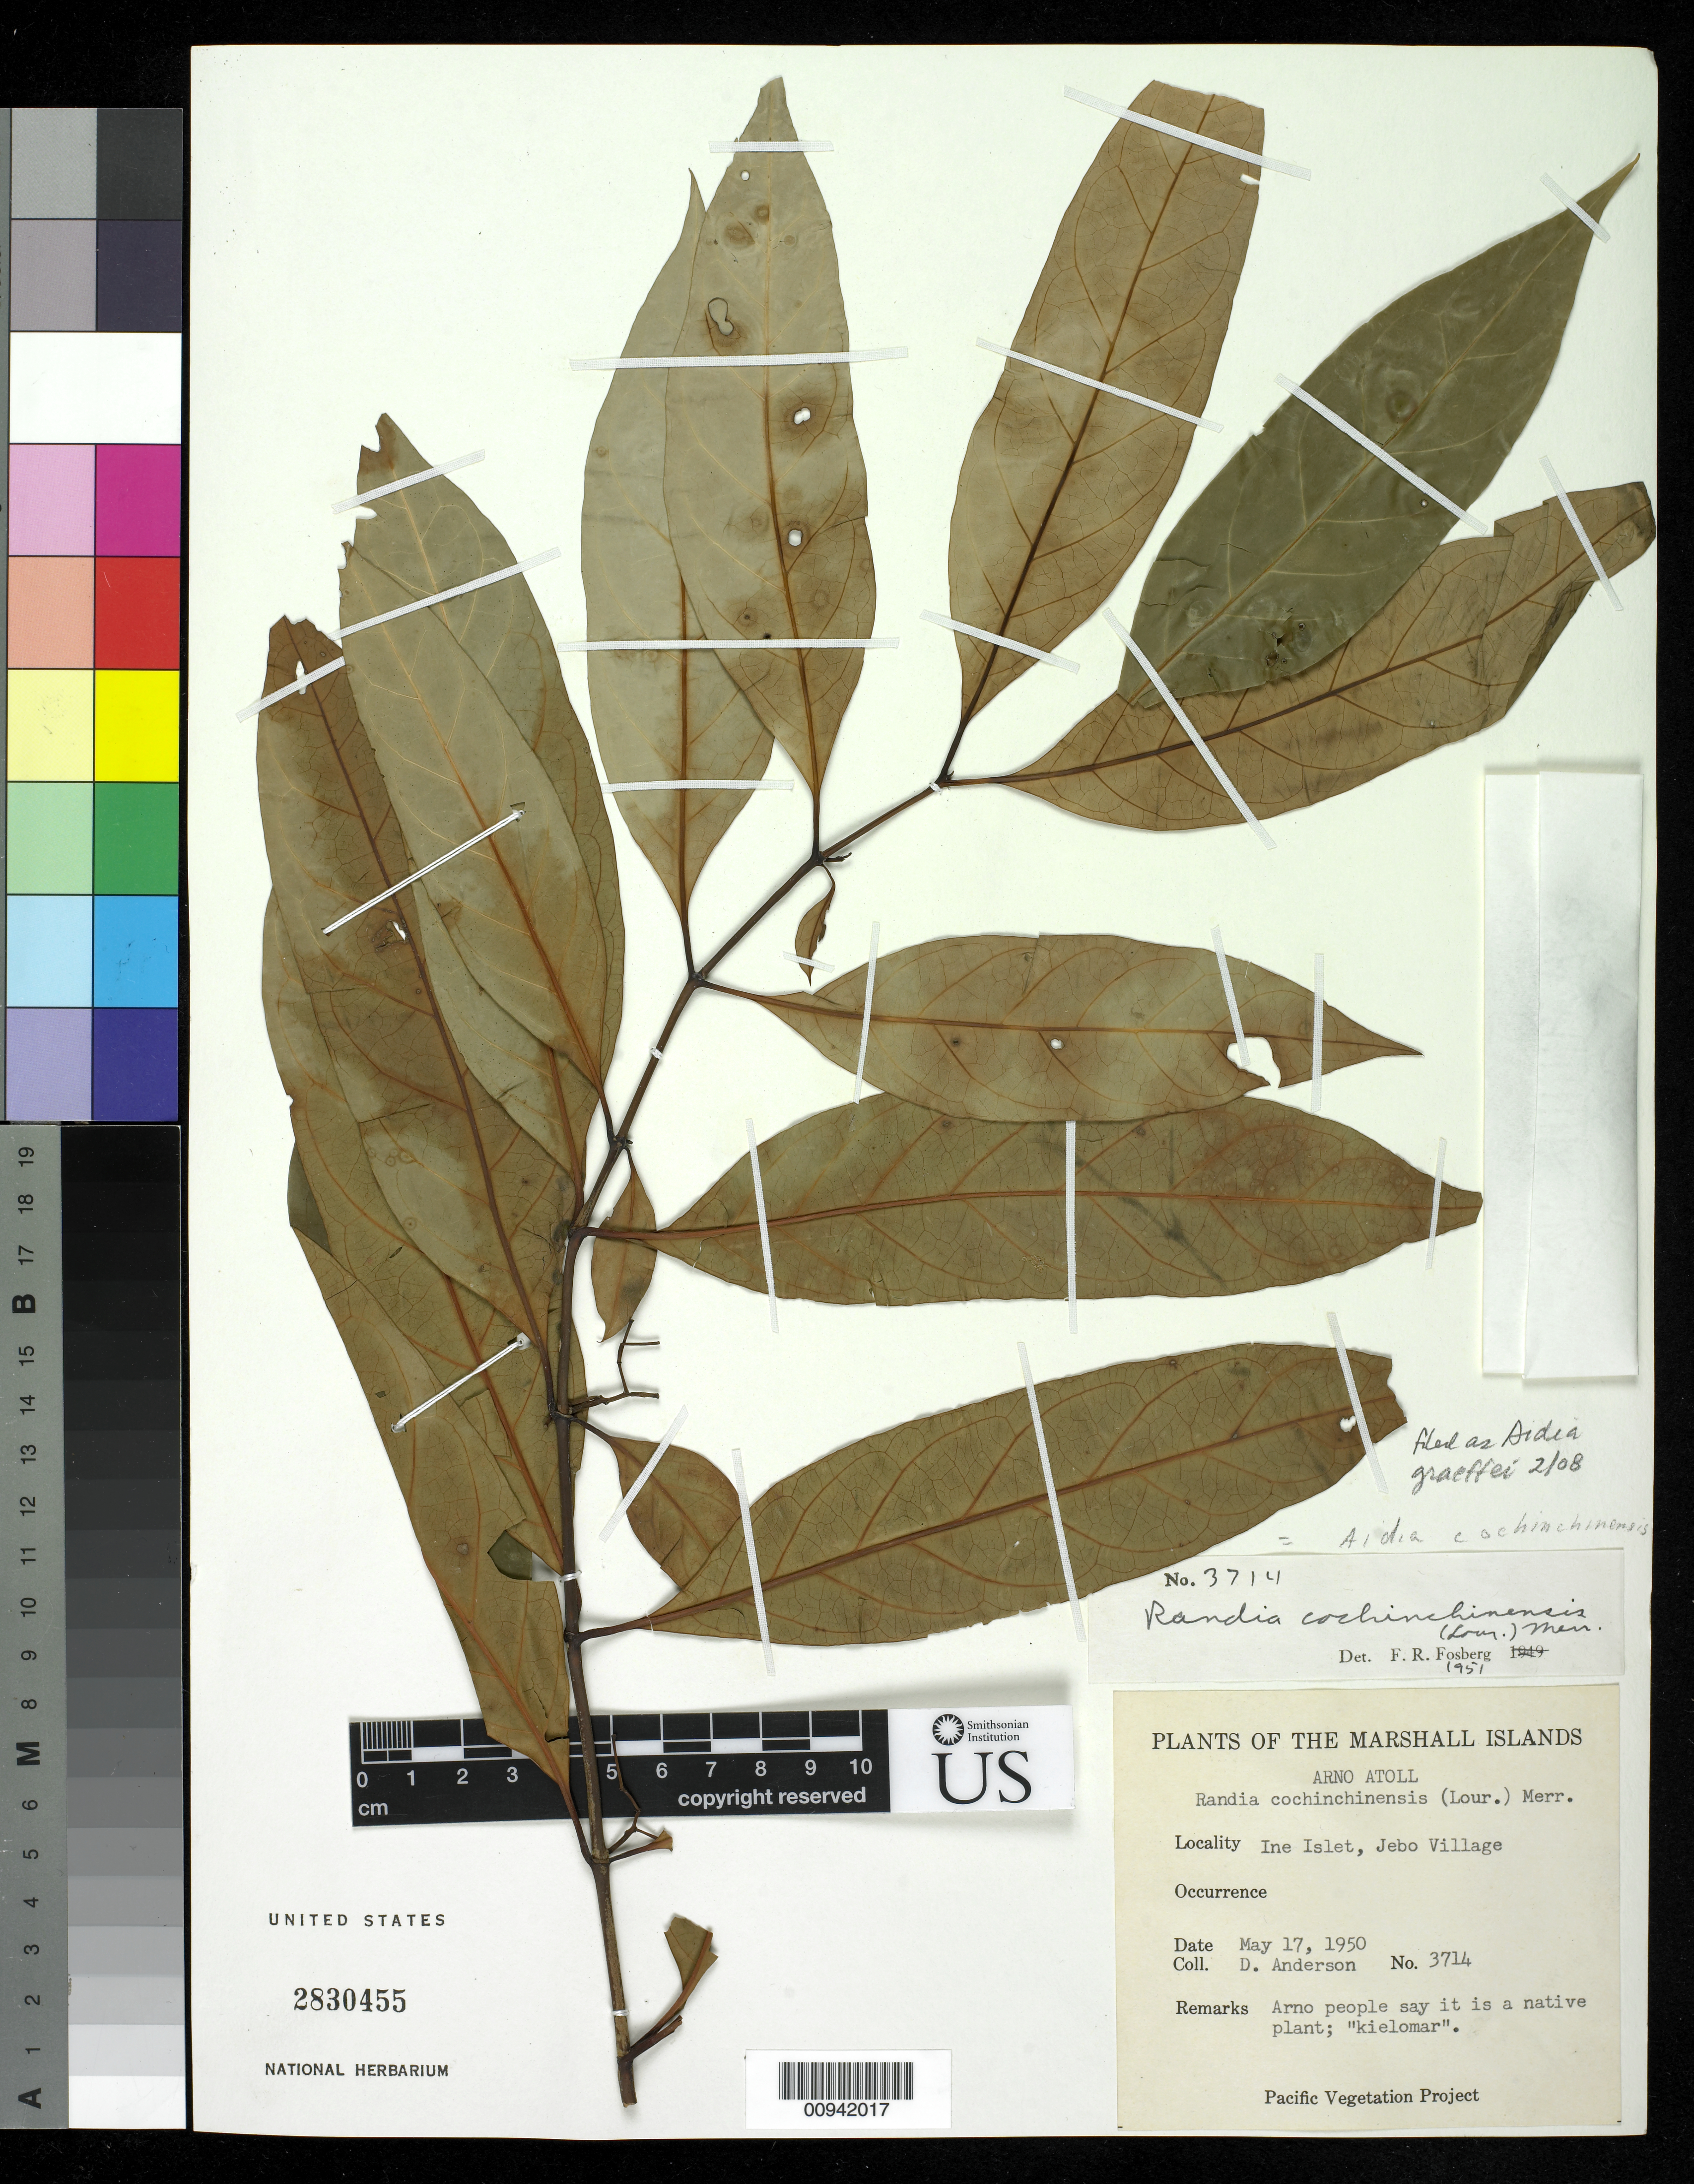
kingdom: Plantae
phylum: Tracheophyta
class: Magnoliopsida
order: Gentianales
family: Rubiaceae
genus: Aidia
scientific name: Aidia graeffei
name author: (Reinecke) Tirveng.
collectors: D. Anderson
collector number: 3714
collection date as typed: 17 May 1950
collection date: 1950-05-17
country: Marshall Islands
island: Arno Atoll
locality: Ine Islet, Jebo Village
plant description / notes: Arno people say it is a native plant.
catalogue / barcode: US 2830455